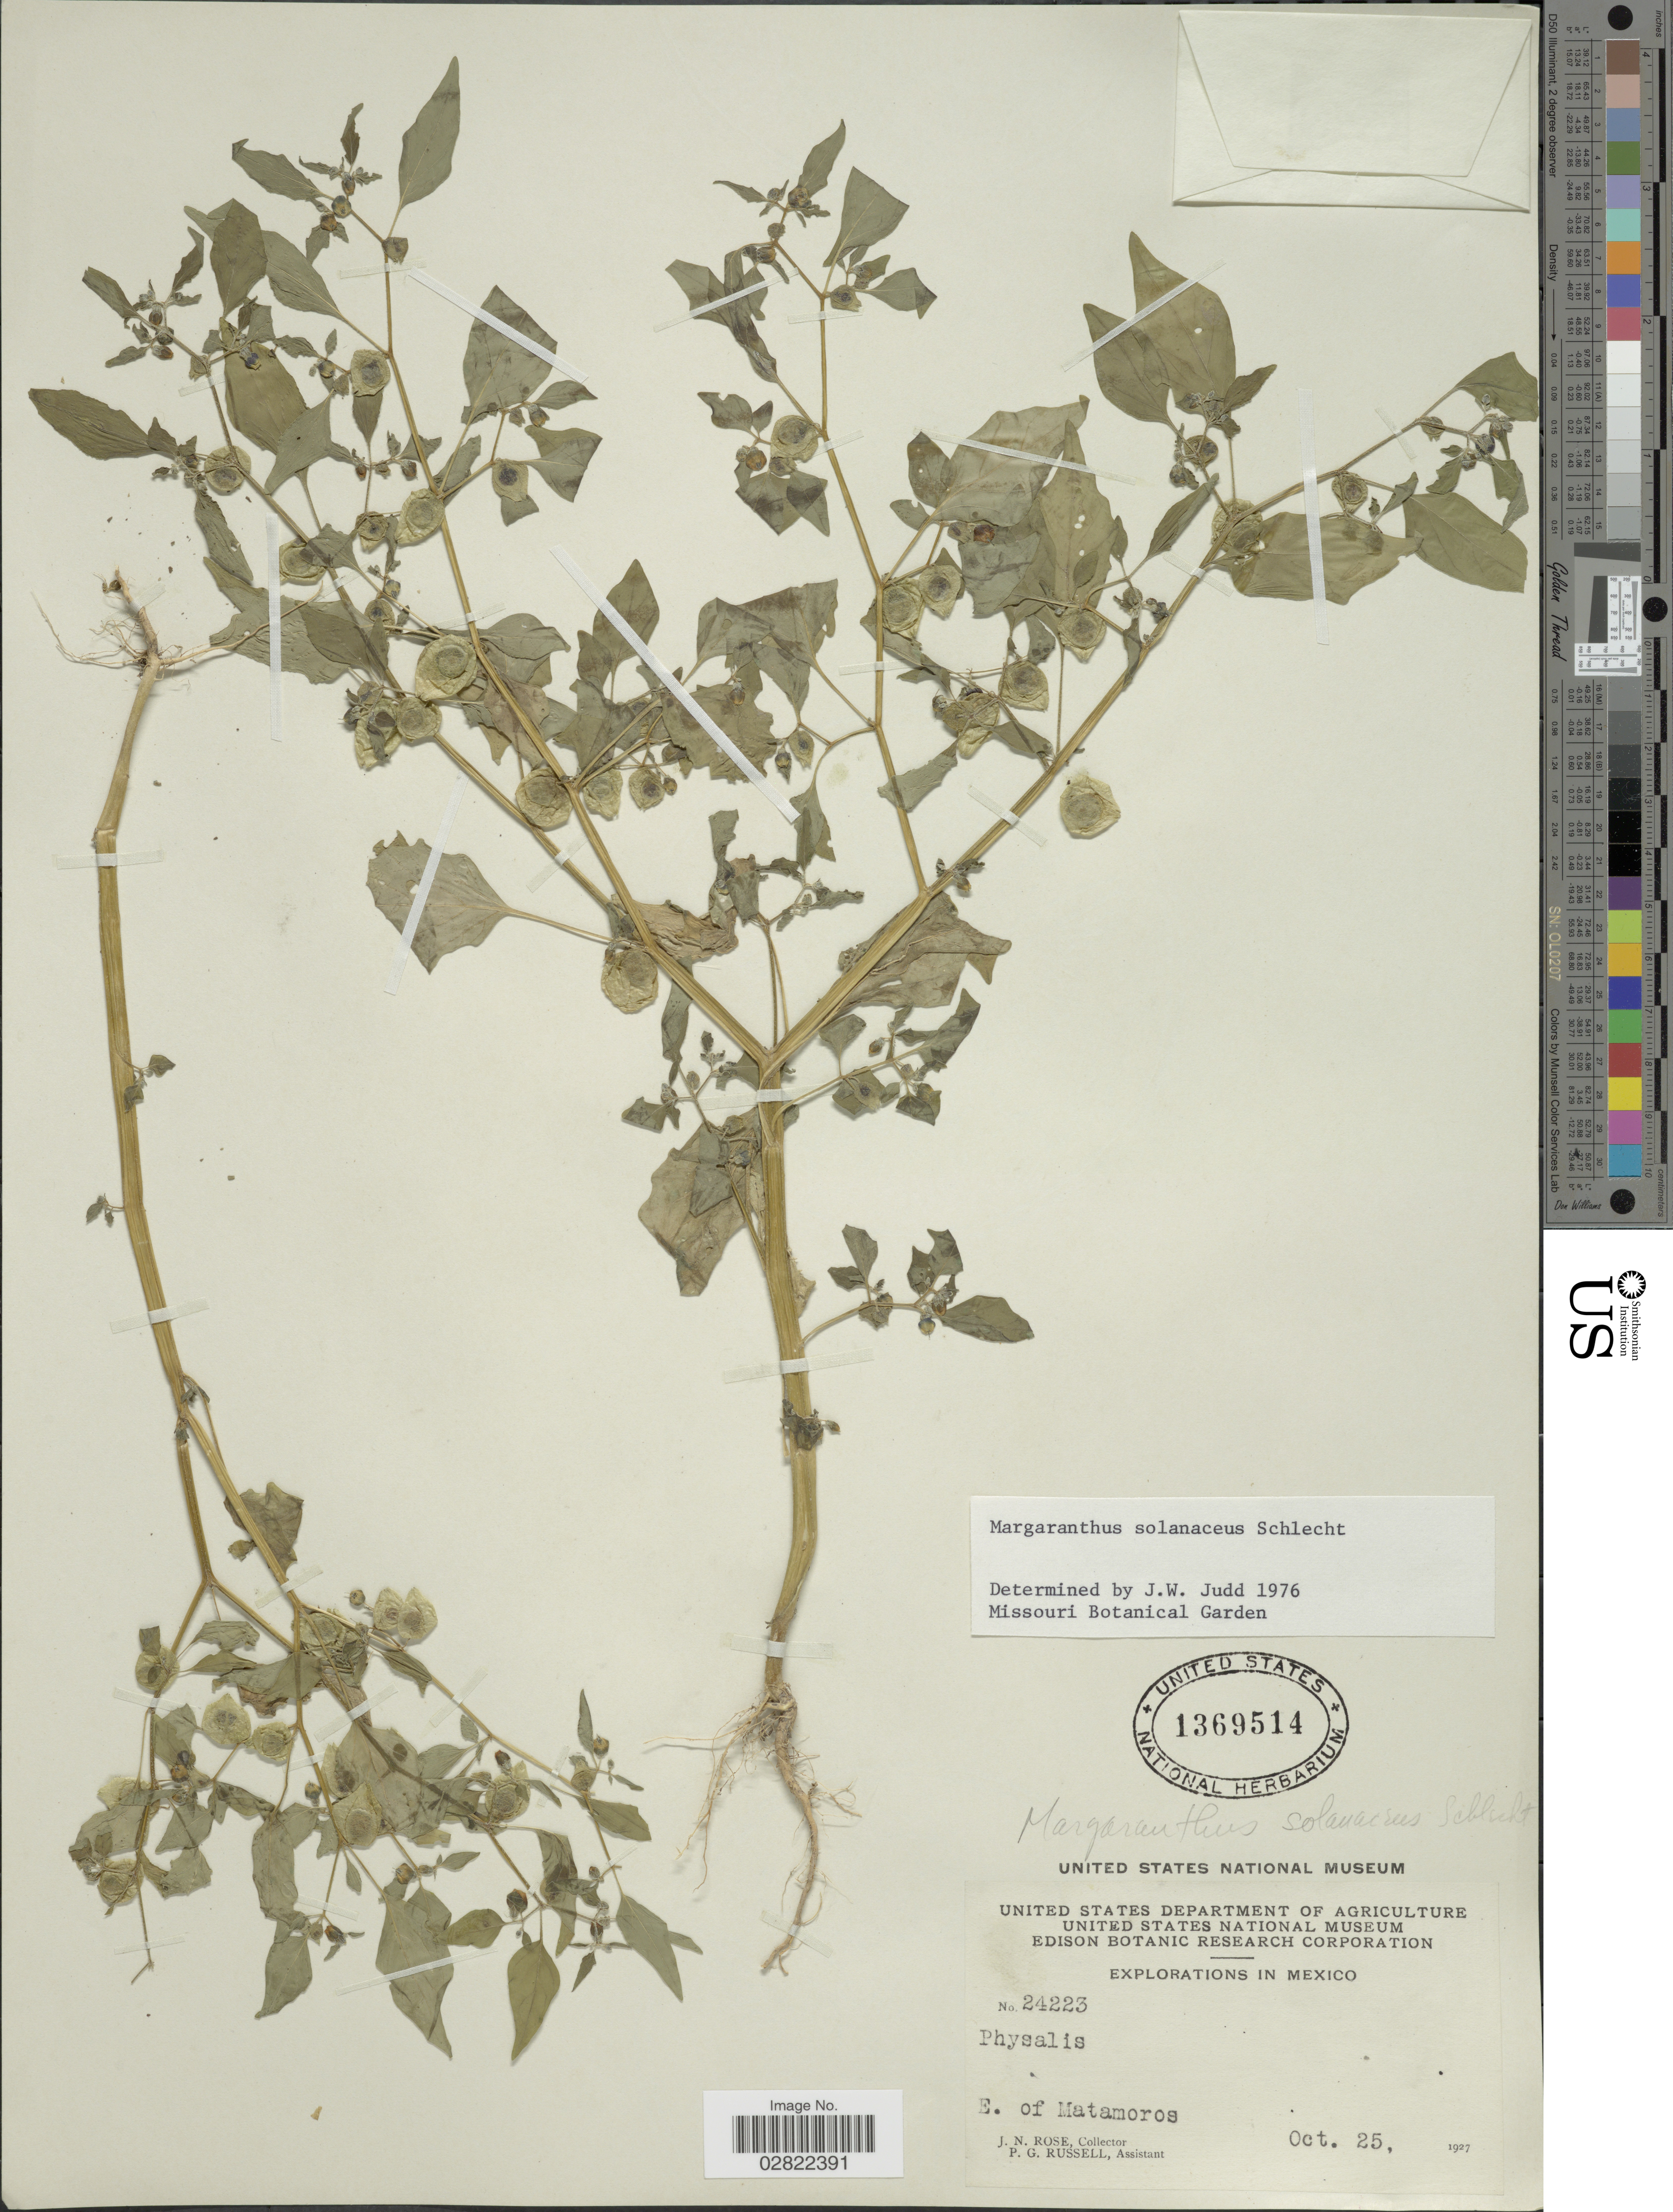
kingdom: Plantae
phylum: Tracheophyta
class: Magnoliopsida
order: Solanales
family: Solanaceae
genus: Margaranthus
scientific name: Margaranthus solanaceus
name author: Schltdl.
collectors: J. N. Rose & P. G. Russell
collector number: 24223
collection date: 1927-10-25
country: Mexico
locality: E. of Matamoros.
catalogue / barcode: US 1369514